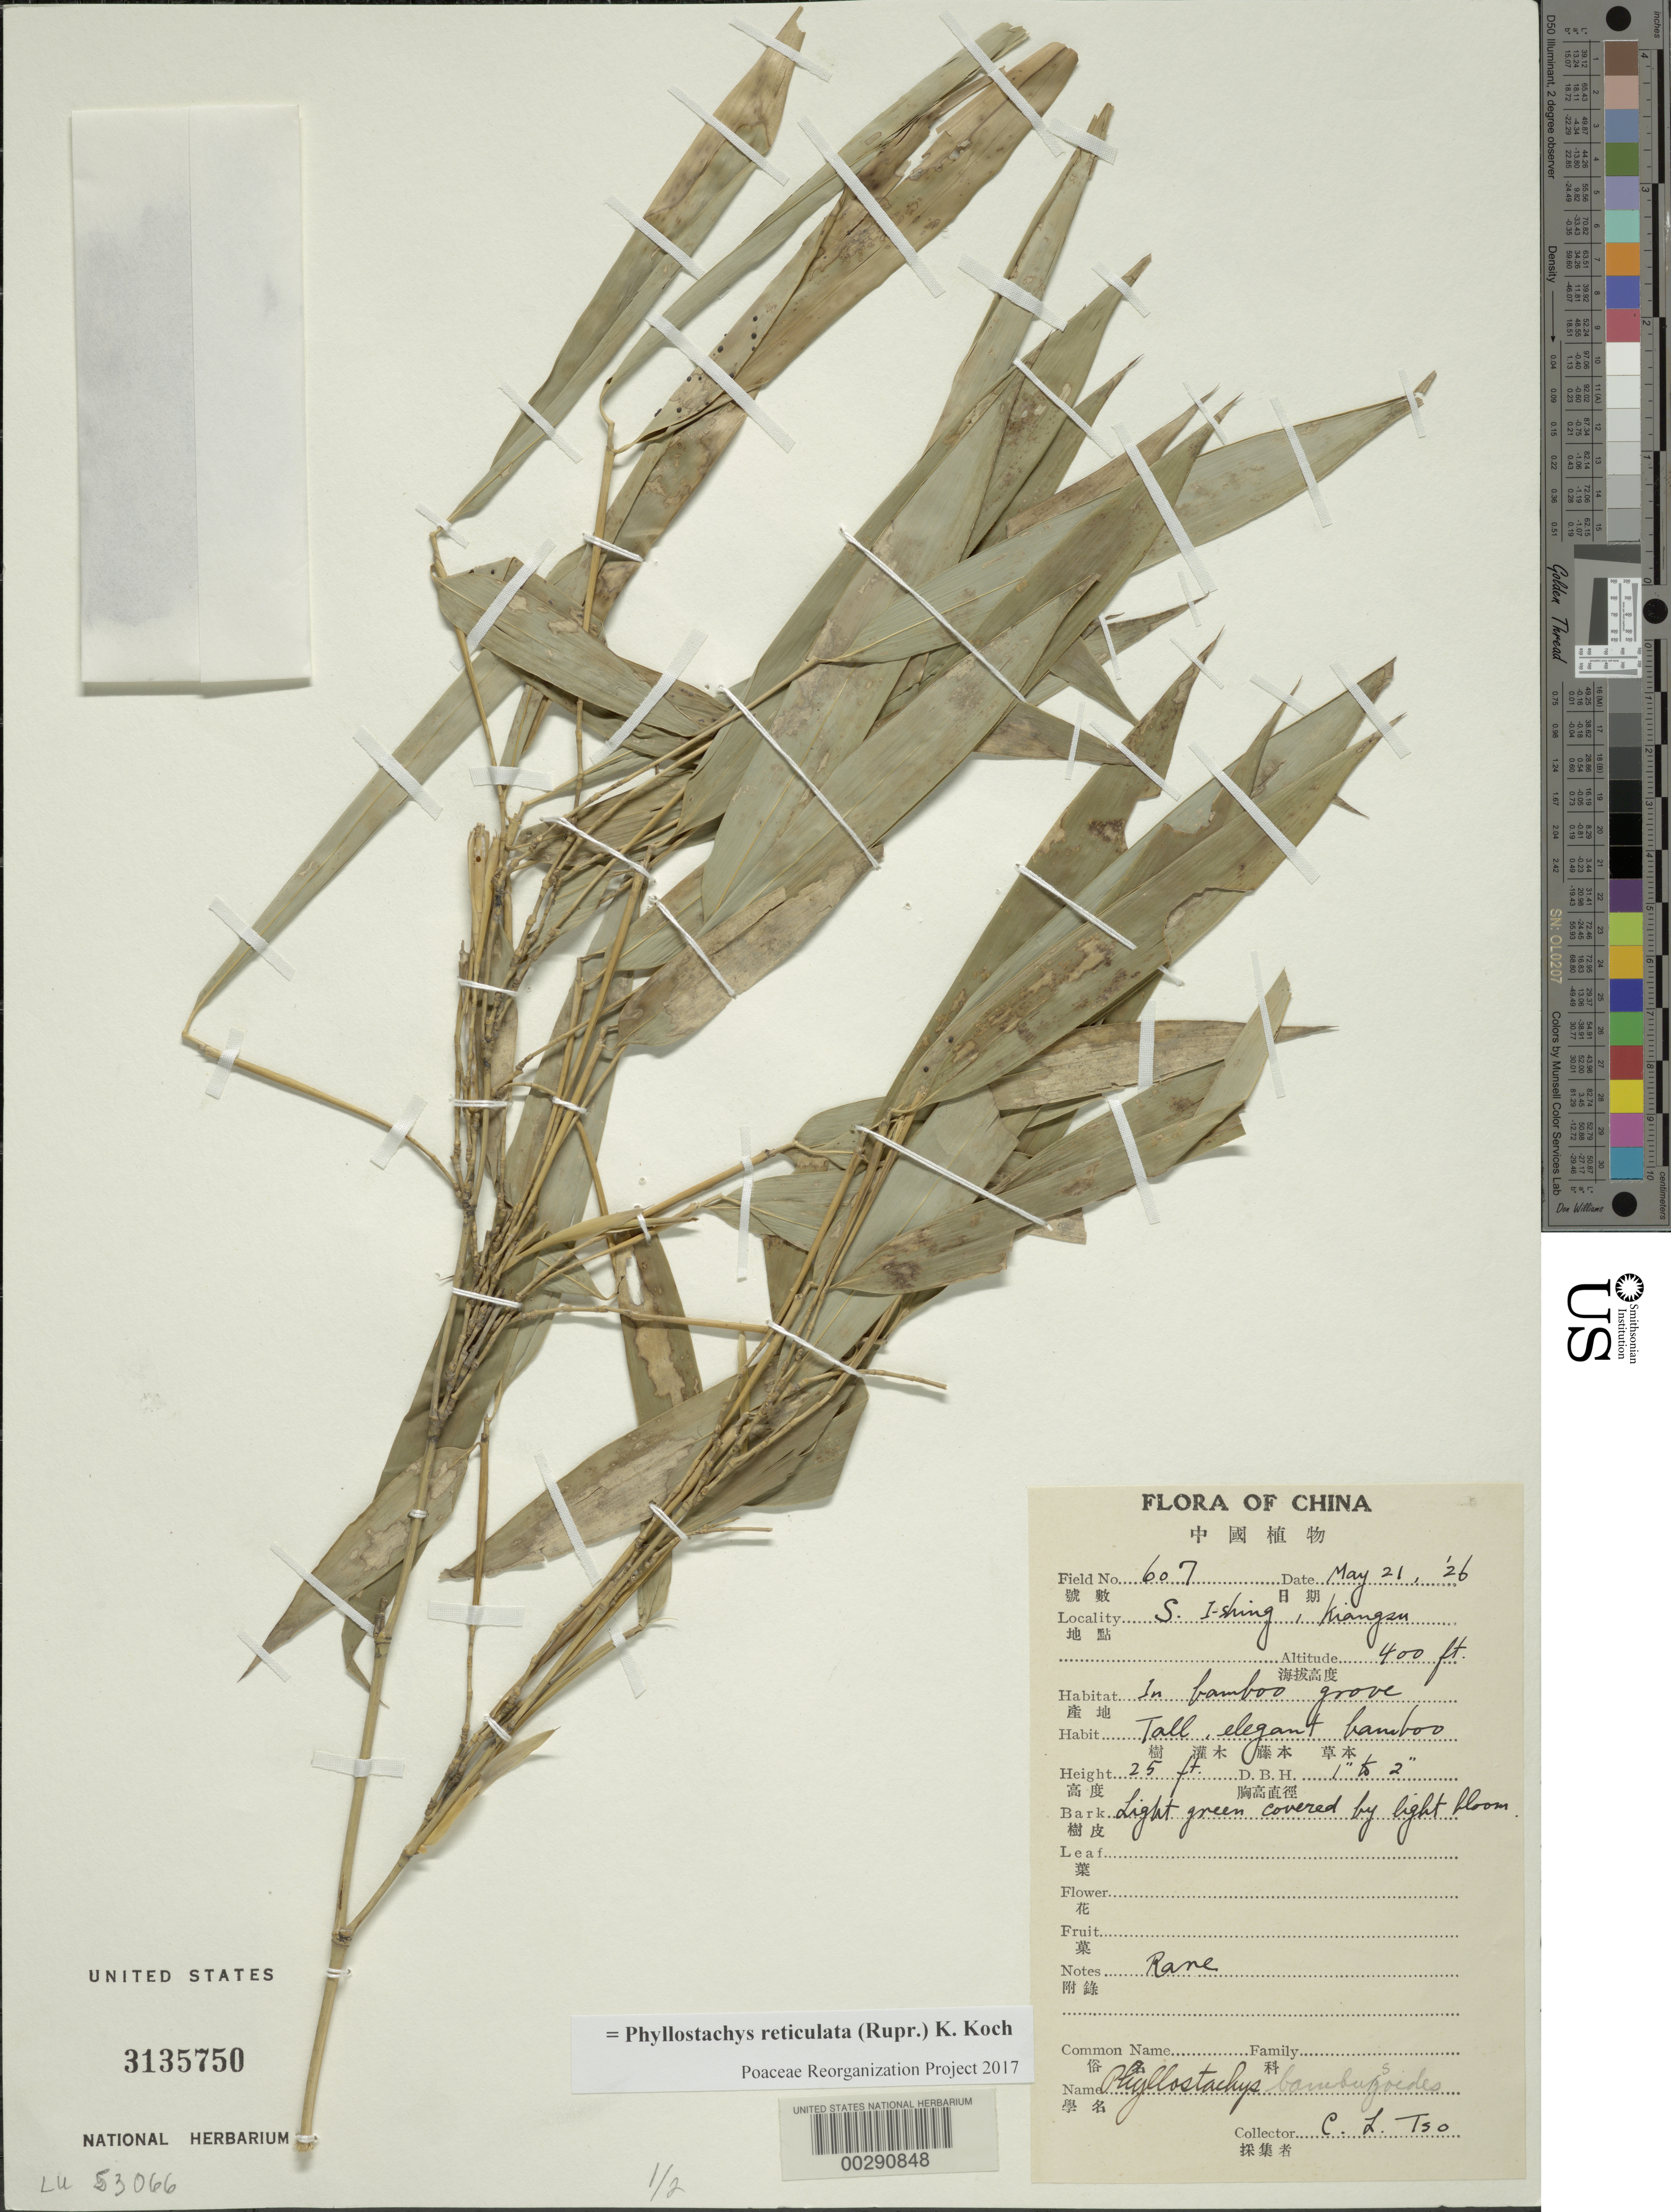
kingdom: Plantae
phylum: Tracheophyta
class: Liliopsida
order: Poales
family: Poaceae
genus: Phyllostachys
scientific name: Phyllostachys reticulata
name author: (Rupr.) K. Koch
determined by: Poaceae Reorganization Project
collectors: C. Tso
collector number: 607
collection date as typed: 21 May 1926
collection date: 1926-05-21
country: China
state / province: Jiangsu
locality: S. i-shing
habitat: In bamboo grove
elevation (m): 122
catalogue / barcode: US 3135750